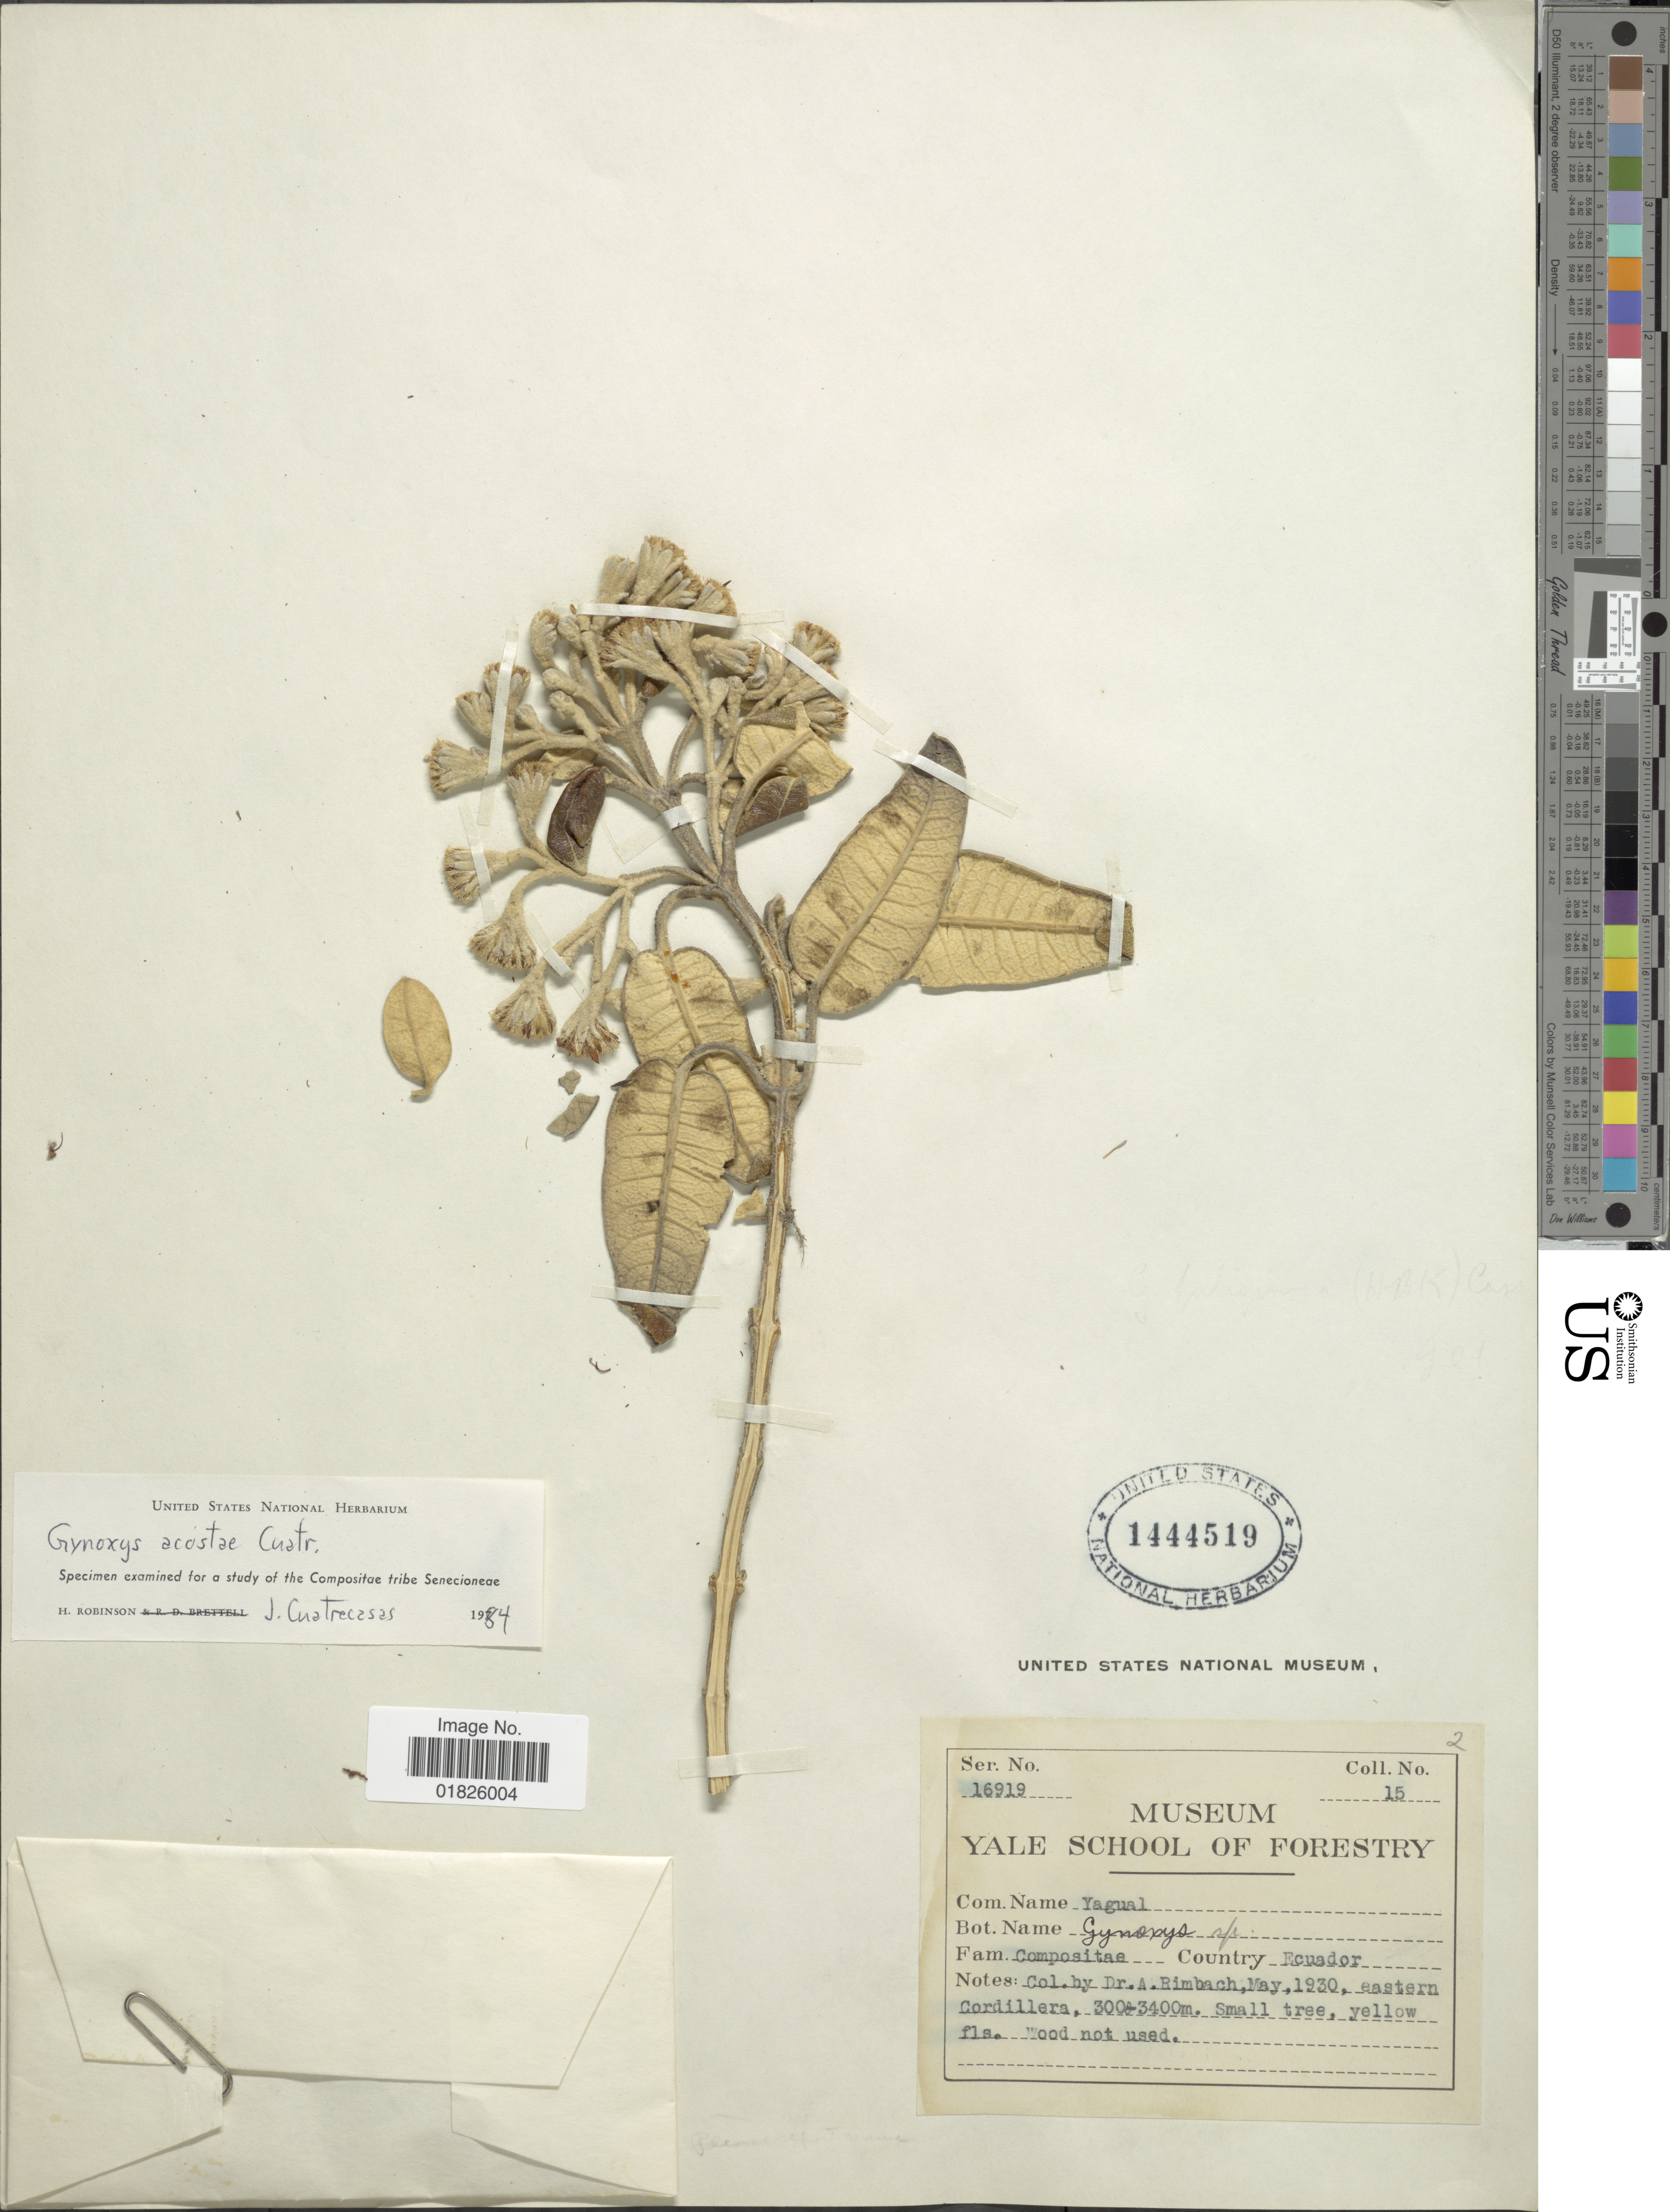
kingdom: Plantae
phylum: Tracheophyta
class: Magnoliopsida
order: Asterales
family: Asteraceae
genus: Gynoxys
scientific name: Gynoxys acostae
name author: Cuatrec.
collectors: A. Rimbach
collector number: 15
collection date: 1930-05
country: Ecuador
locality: Eastern Cordillera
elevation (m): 3000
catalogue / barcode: US 1444519